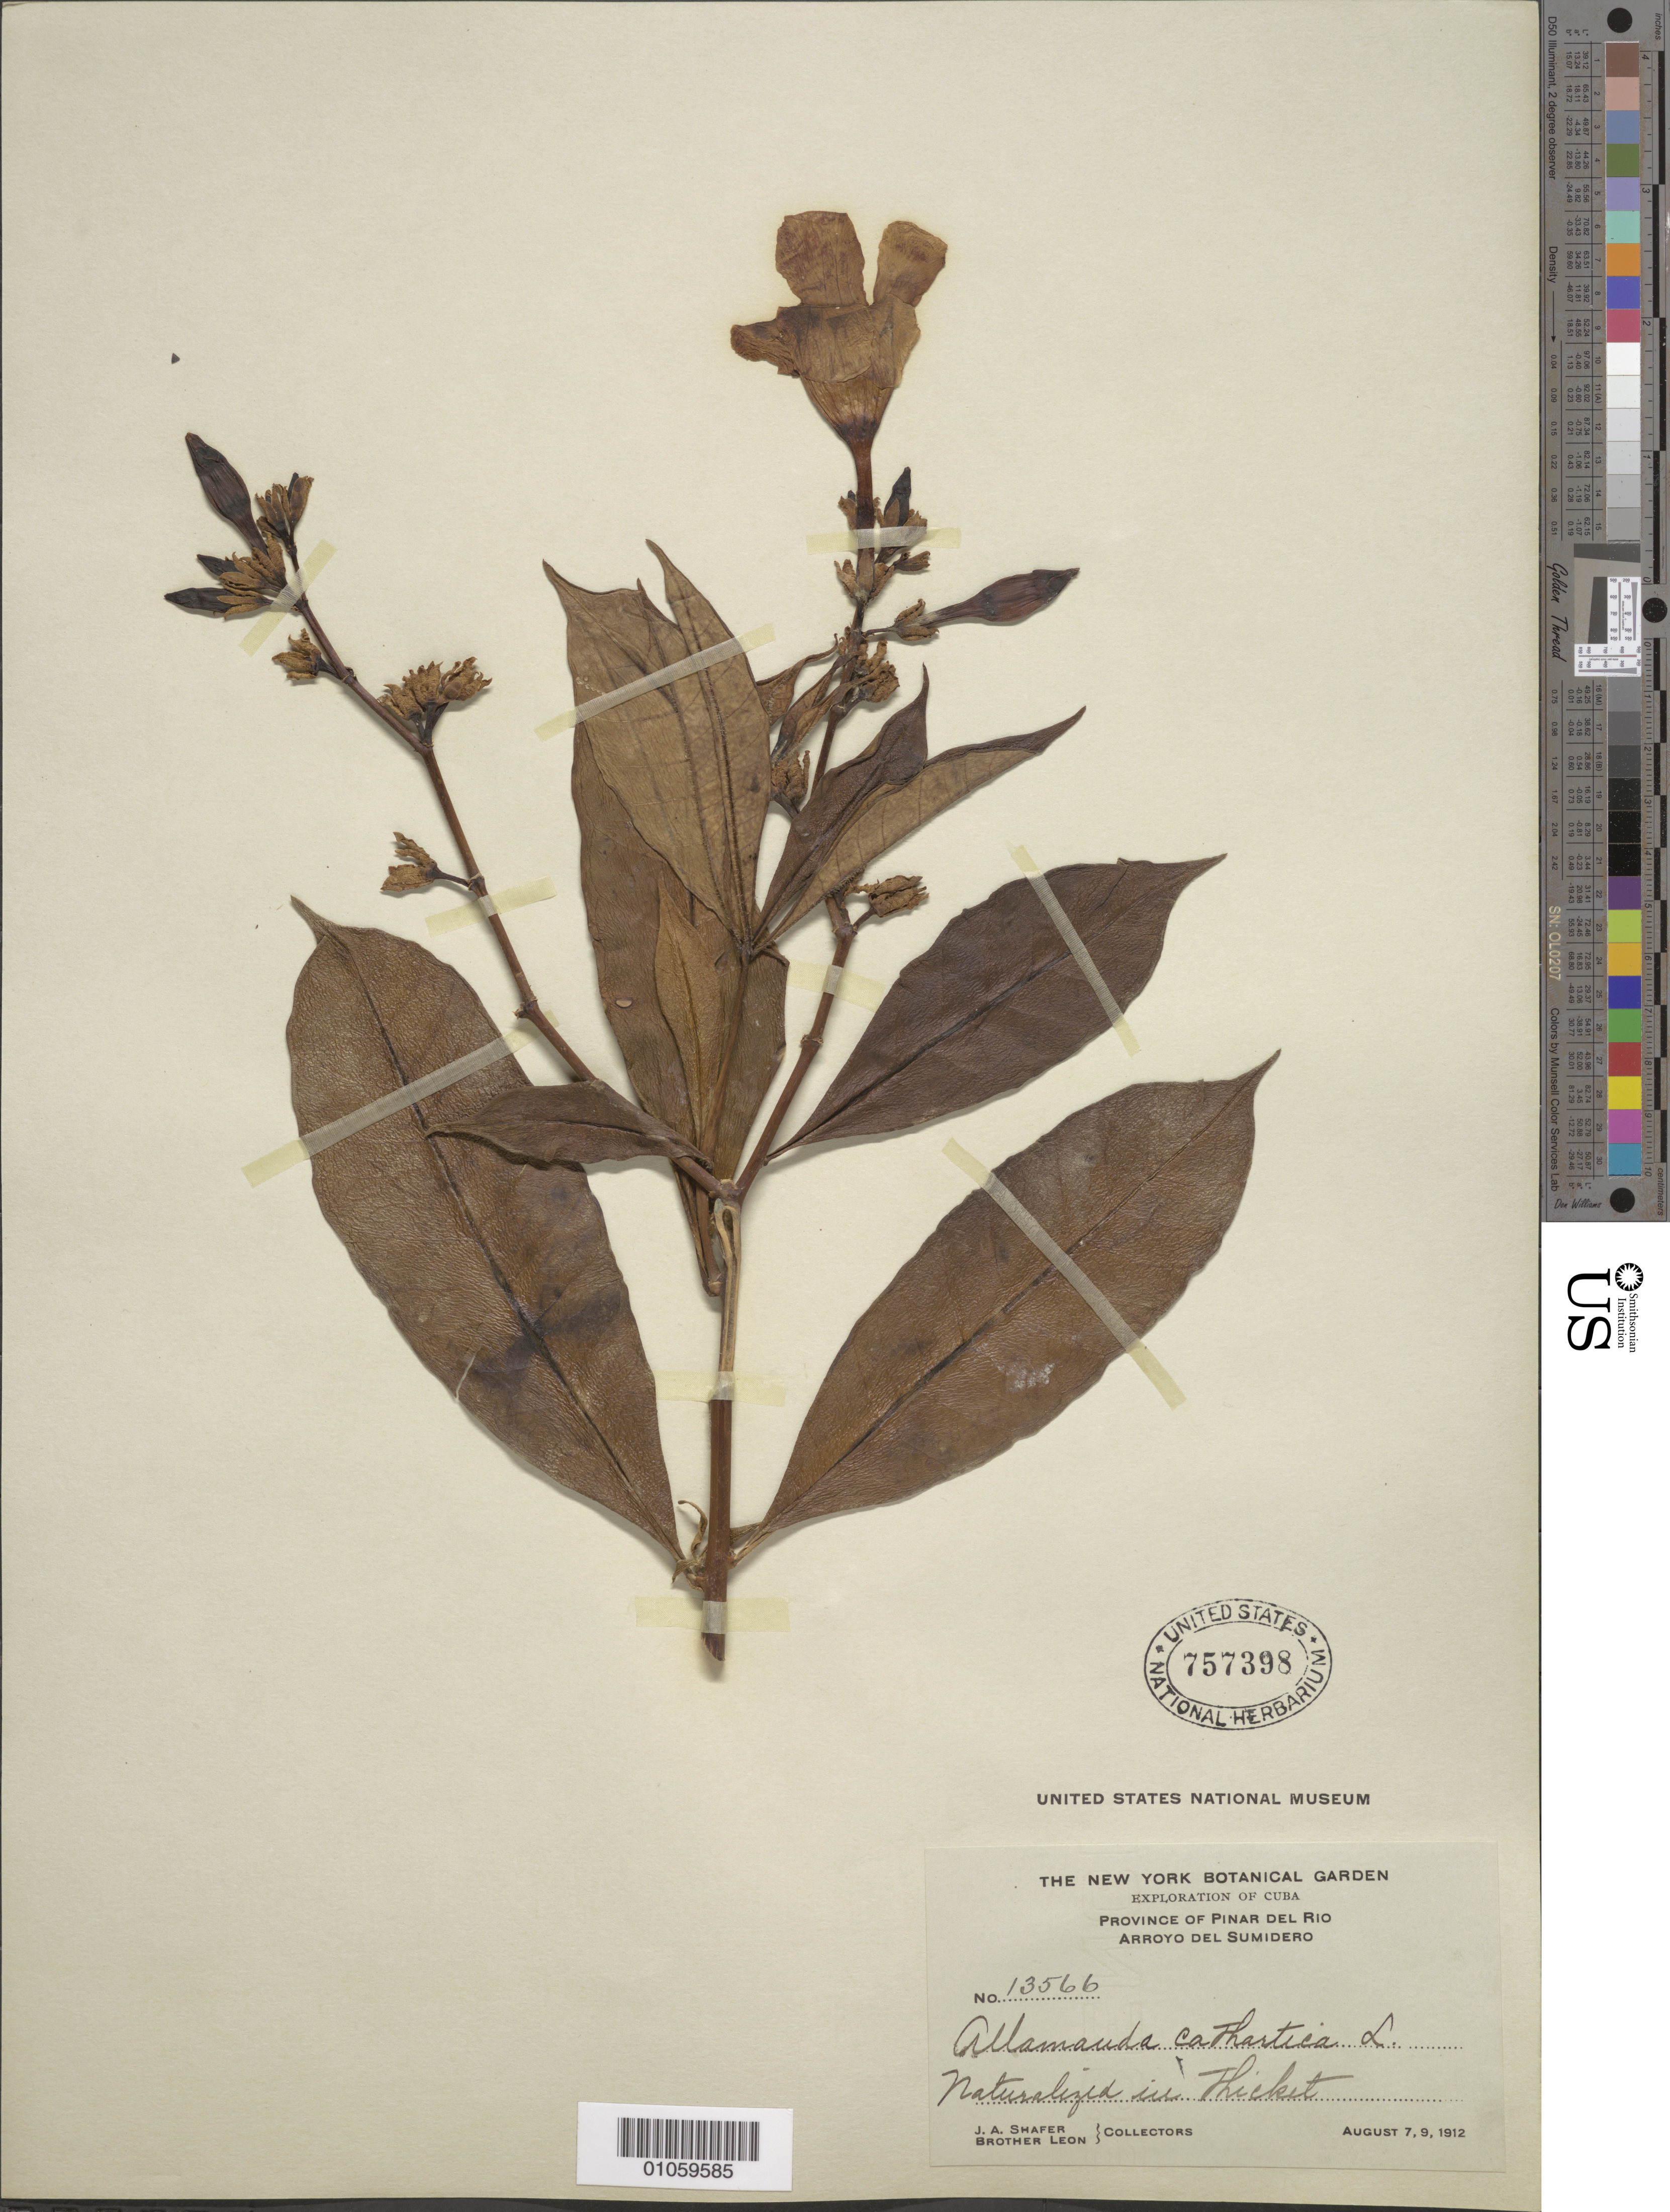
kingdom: Plantae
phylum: Tracheophyta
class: Magnoliopsida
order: Gentianales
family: Apocynaceae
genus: Allamanda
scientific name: Allamanda cathartica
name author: L.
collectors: J. A. Shafer & Bro. León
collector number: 13566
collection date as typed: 07 Aug 1912 and 09 Aug 1912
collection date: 1912-08-07,1912-08-09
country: Cuba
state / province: Pinar del Rio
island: Cuba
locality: Arroyo Del Sumidero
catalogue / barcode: US 757398